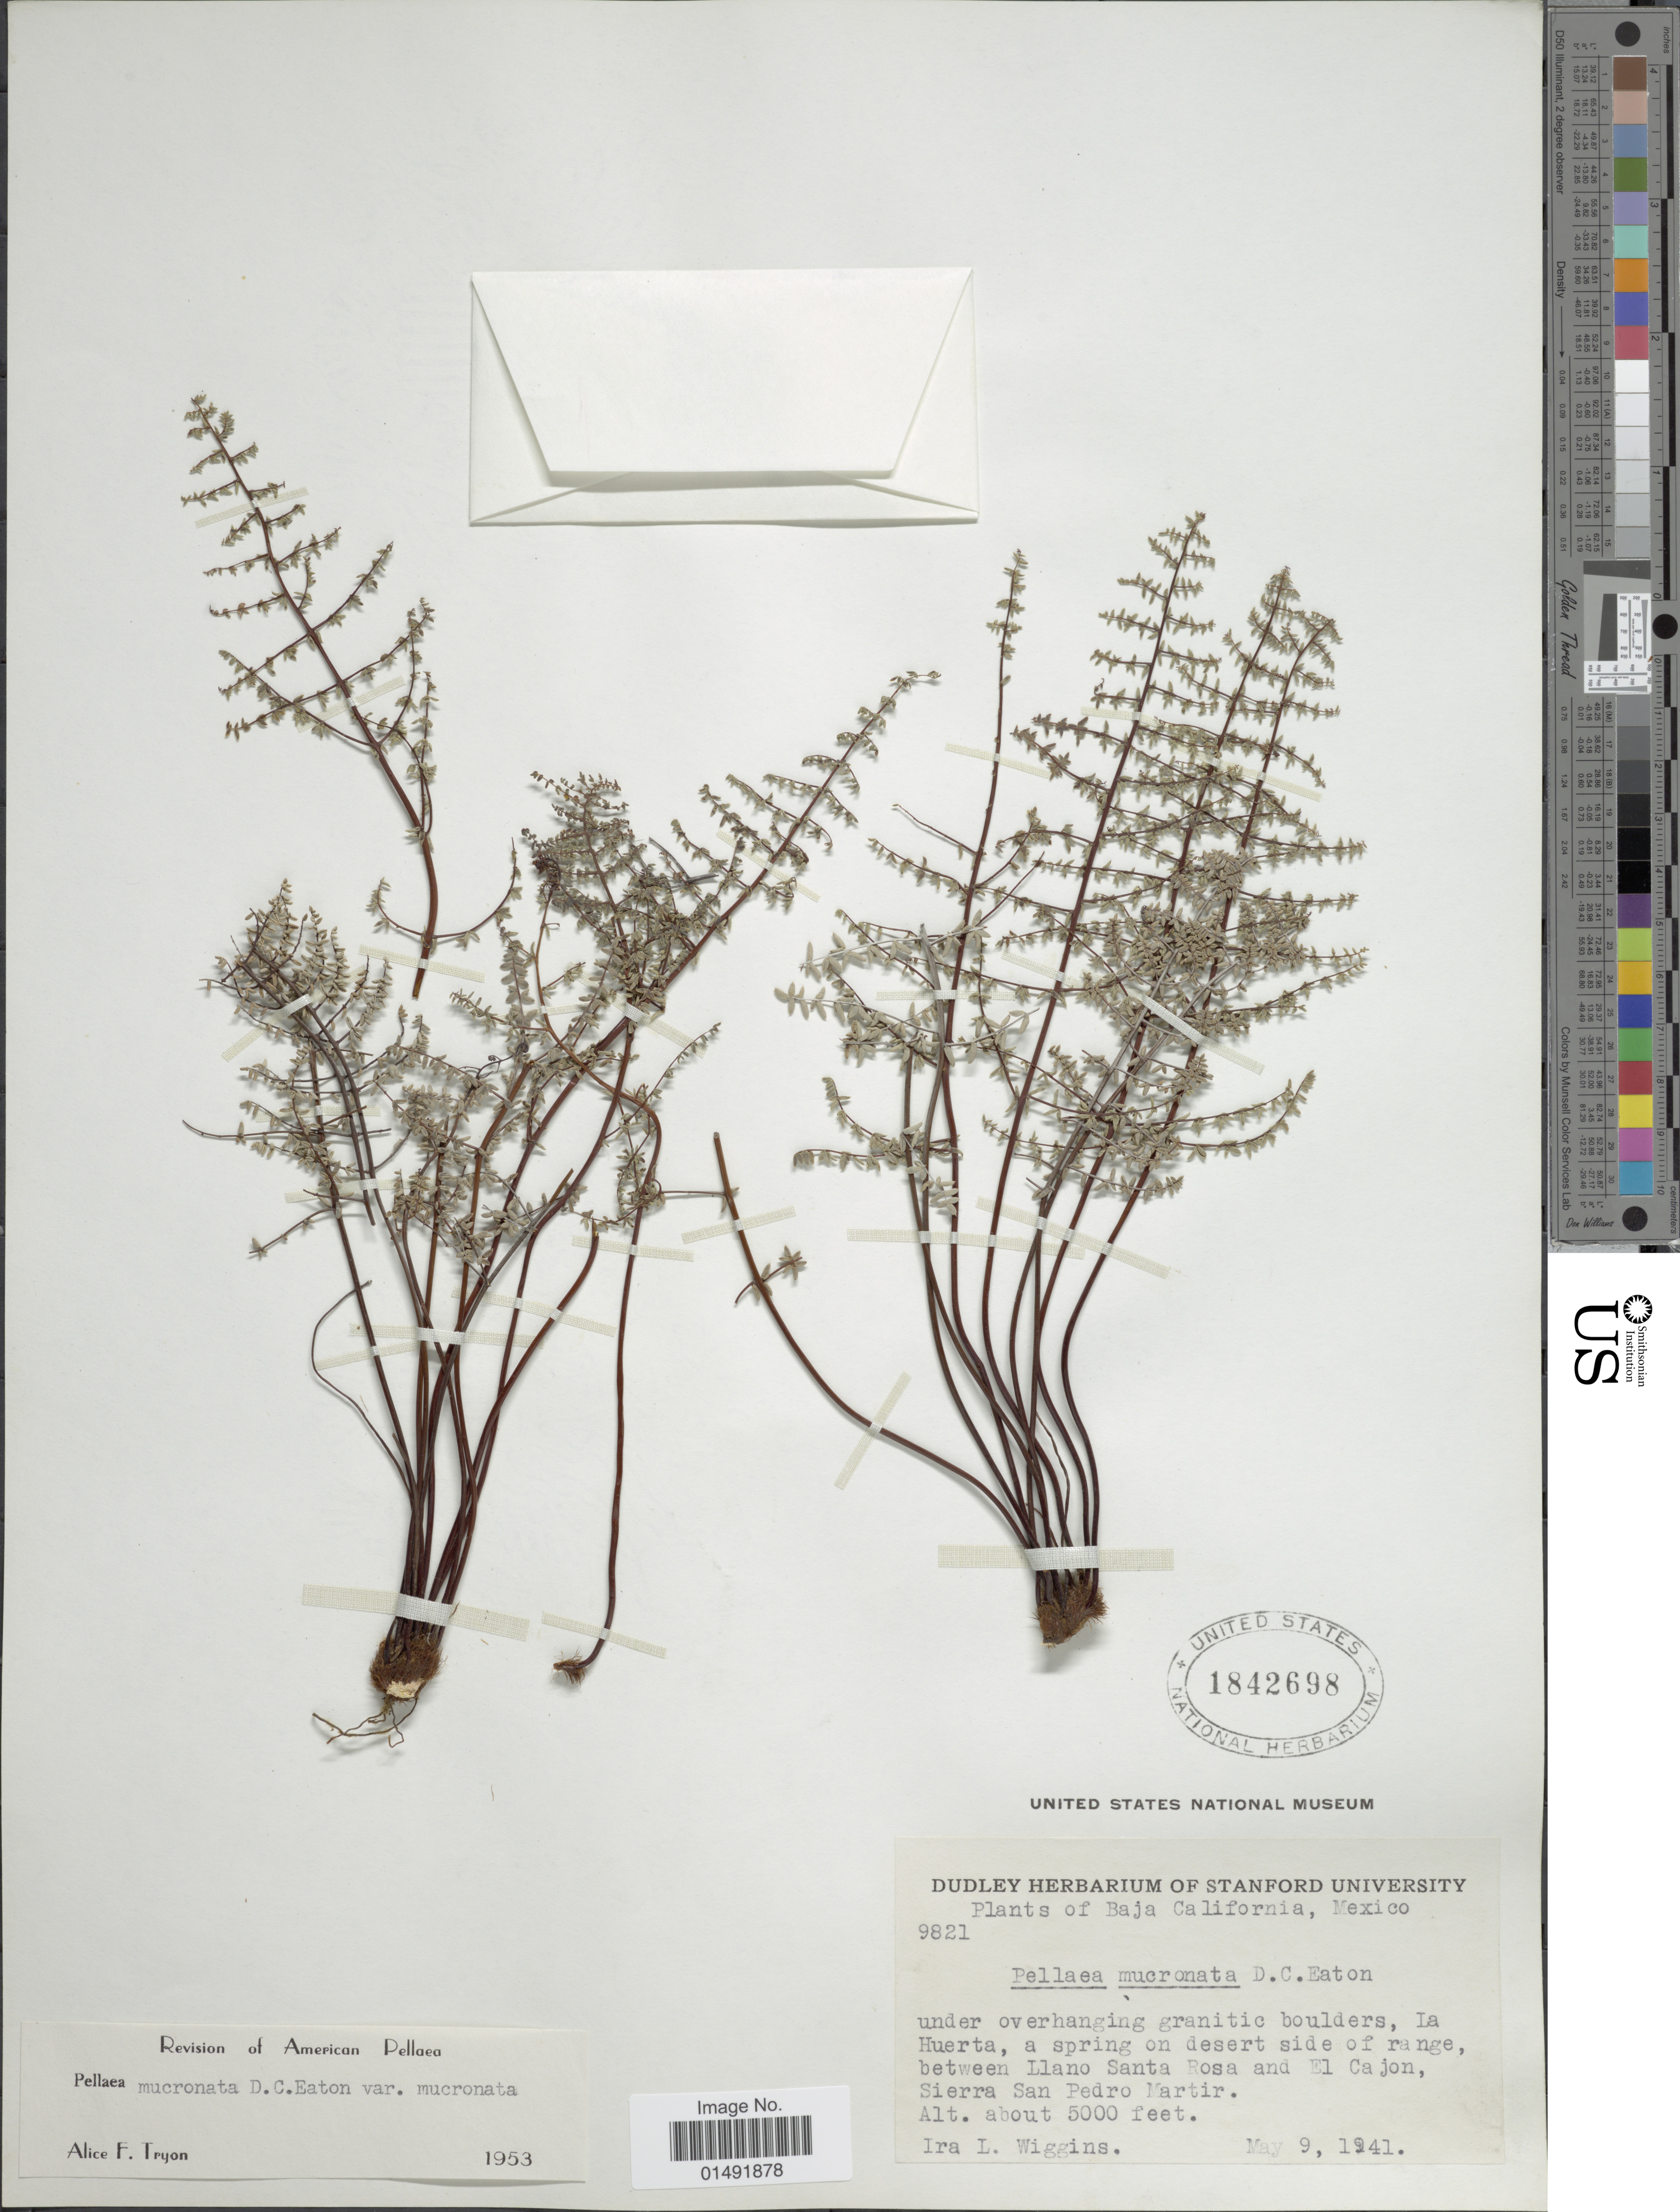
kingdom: Plantae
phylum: Tracheophyta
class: Polypodiopsida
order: Polypodiales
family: Pteridaceae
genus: Pellaea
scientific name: Pellaea mucronata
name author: (D.C. Eaton) D.C. Eaton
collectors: I. L. Wiggins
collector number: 9821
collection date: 1941-05-09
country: Mexico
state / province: Baja California Sur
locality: Under overhanging granitic boulders, La Huerat, a spring on desert side of range, between Llano Santa Rosa and El Cajon, Sierra San Pedro Martir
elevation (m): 1524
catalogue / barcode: US 1842698